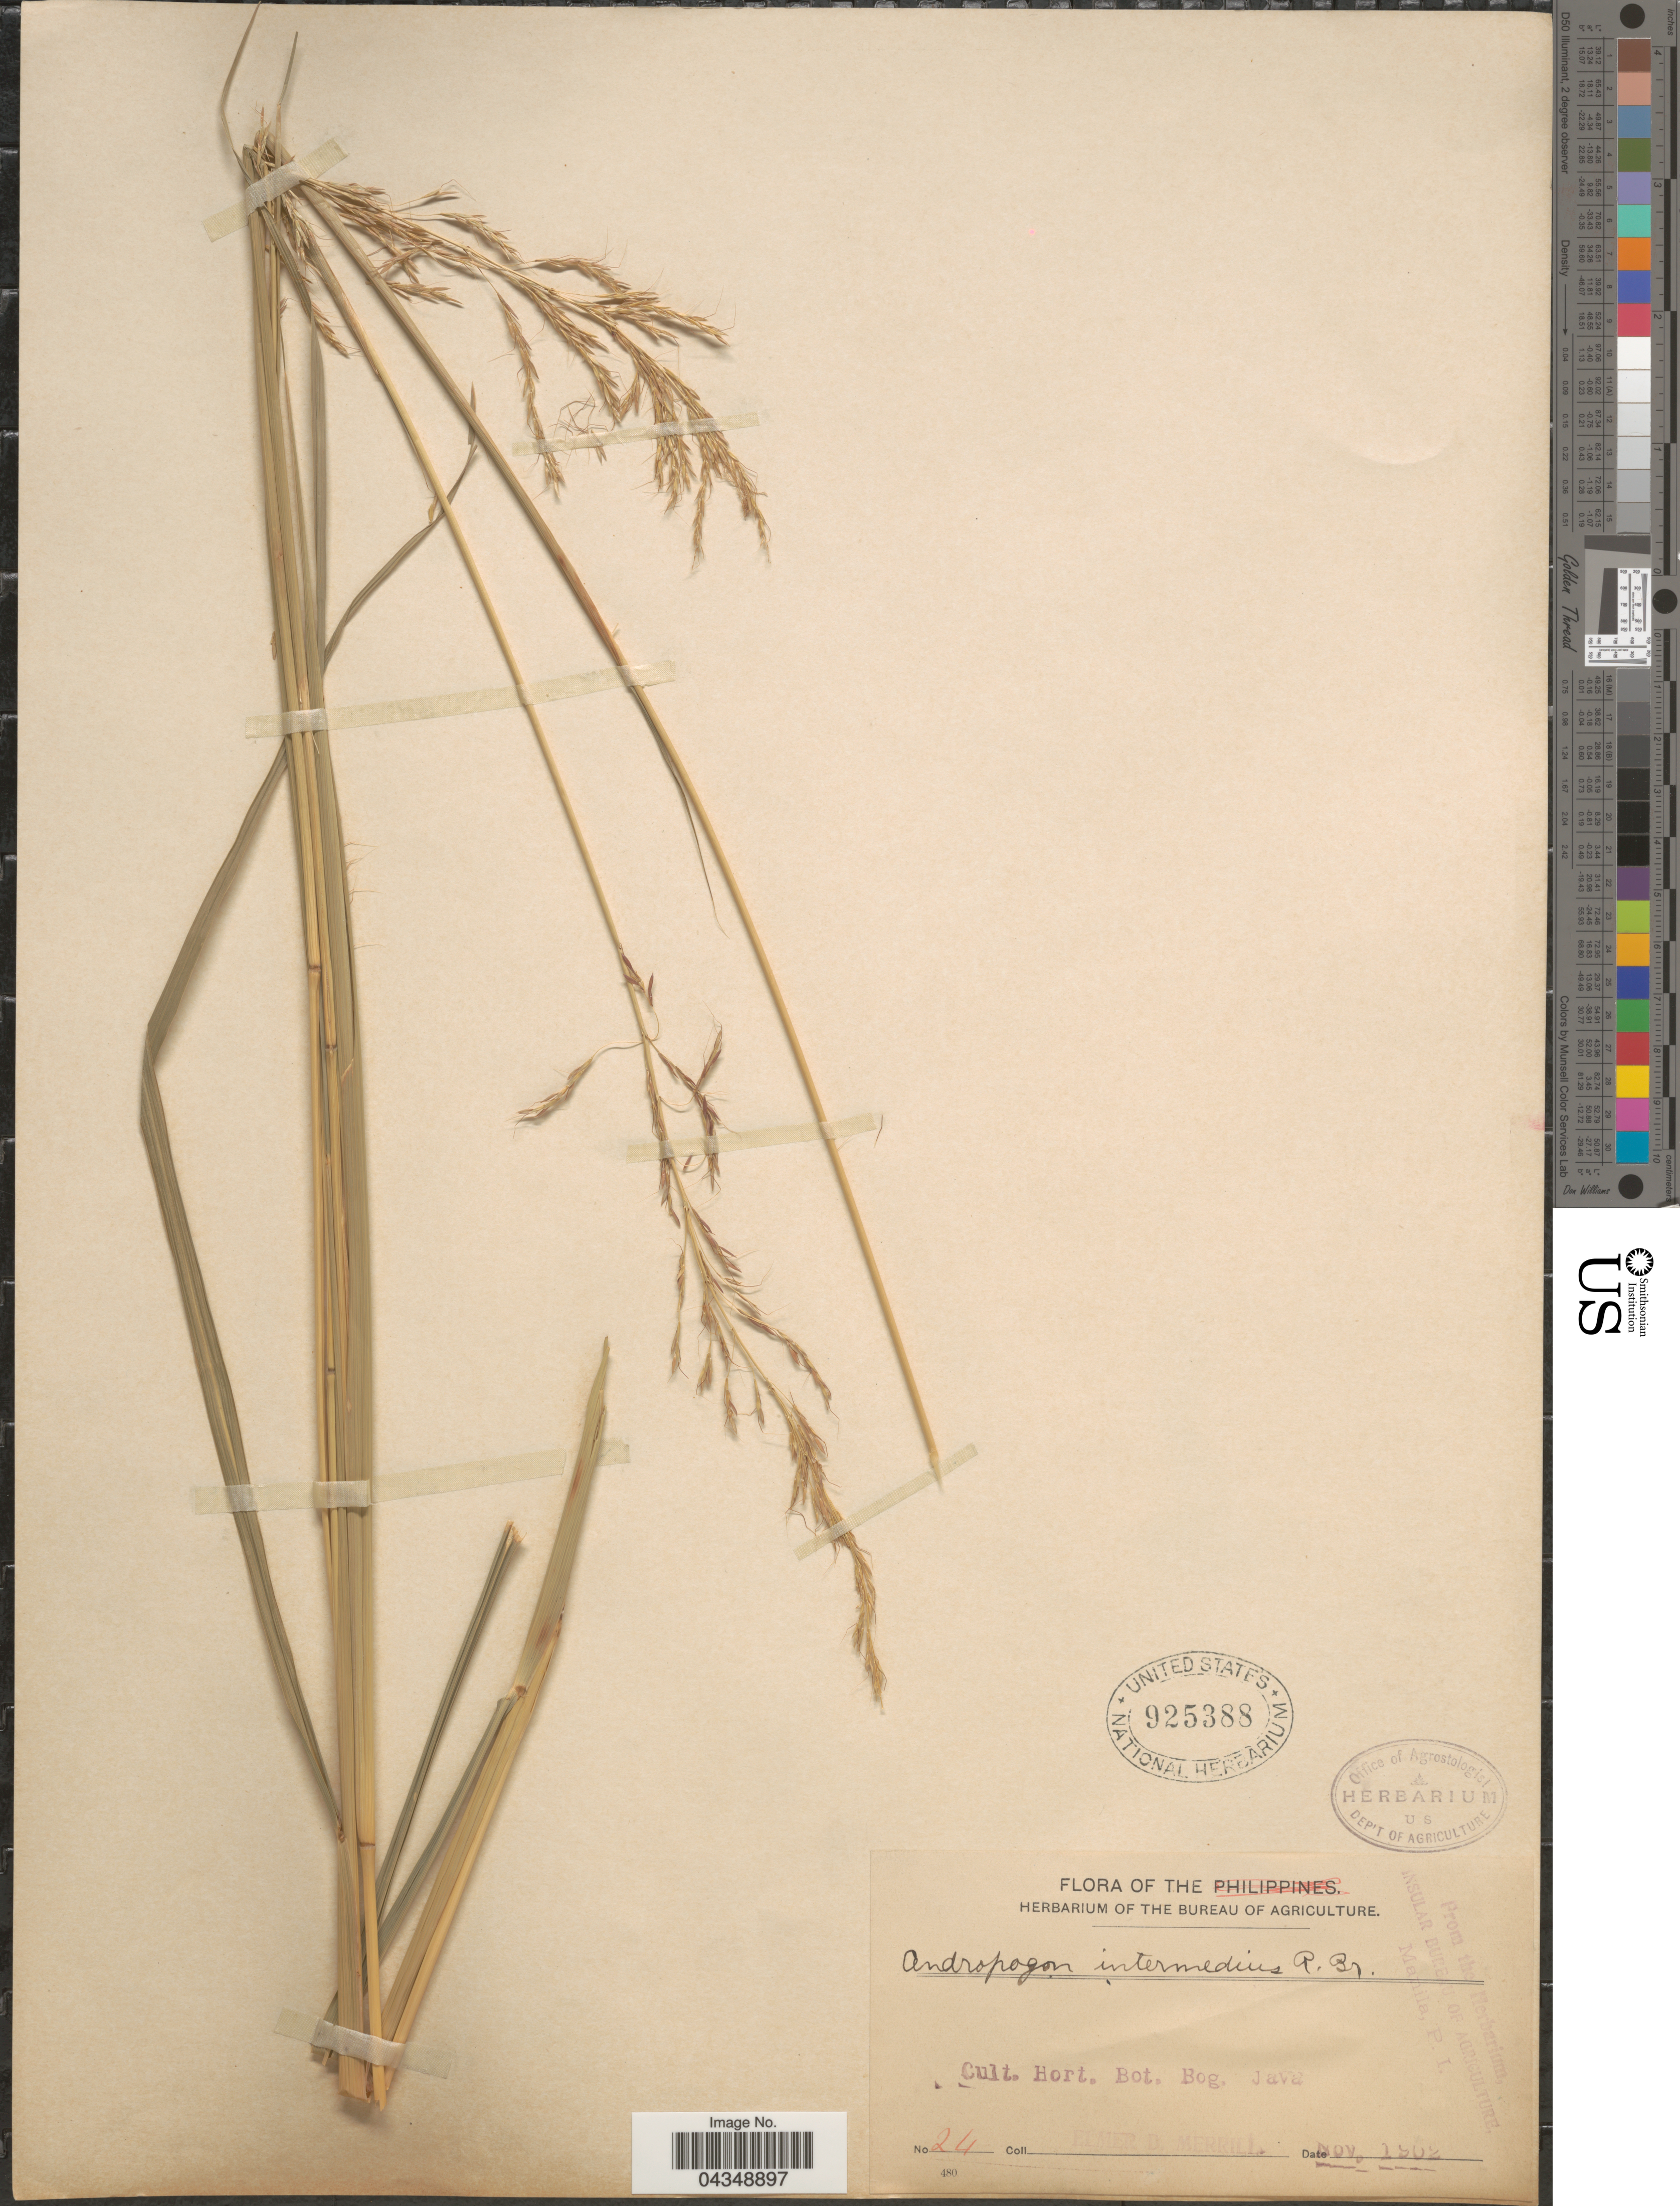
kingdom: Plantae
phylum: Tracheophyta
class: Liliopsida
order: Poales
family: Poaceae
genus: Bothriochloa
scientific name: Bothriochloa bladhii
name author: (Retz.) S.T. Blake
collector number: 24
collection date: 1902-11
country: Indonesia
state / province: Java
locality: Cult. Hort. Bot. Bog. Java.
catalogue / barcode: US 925388